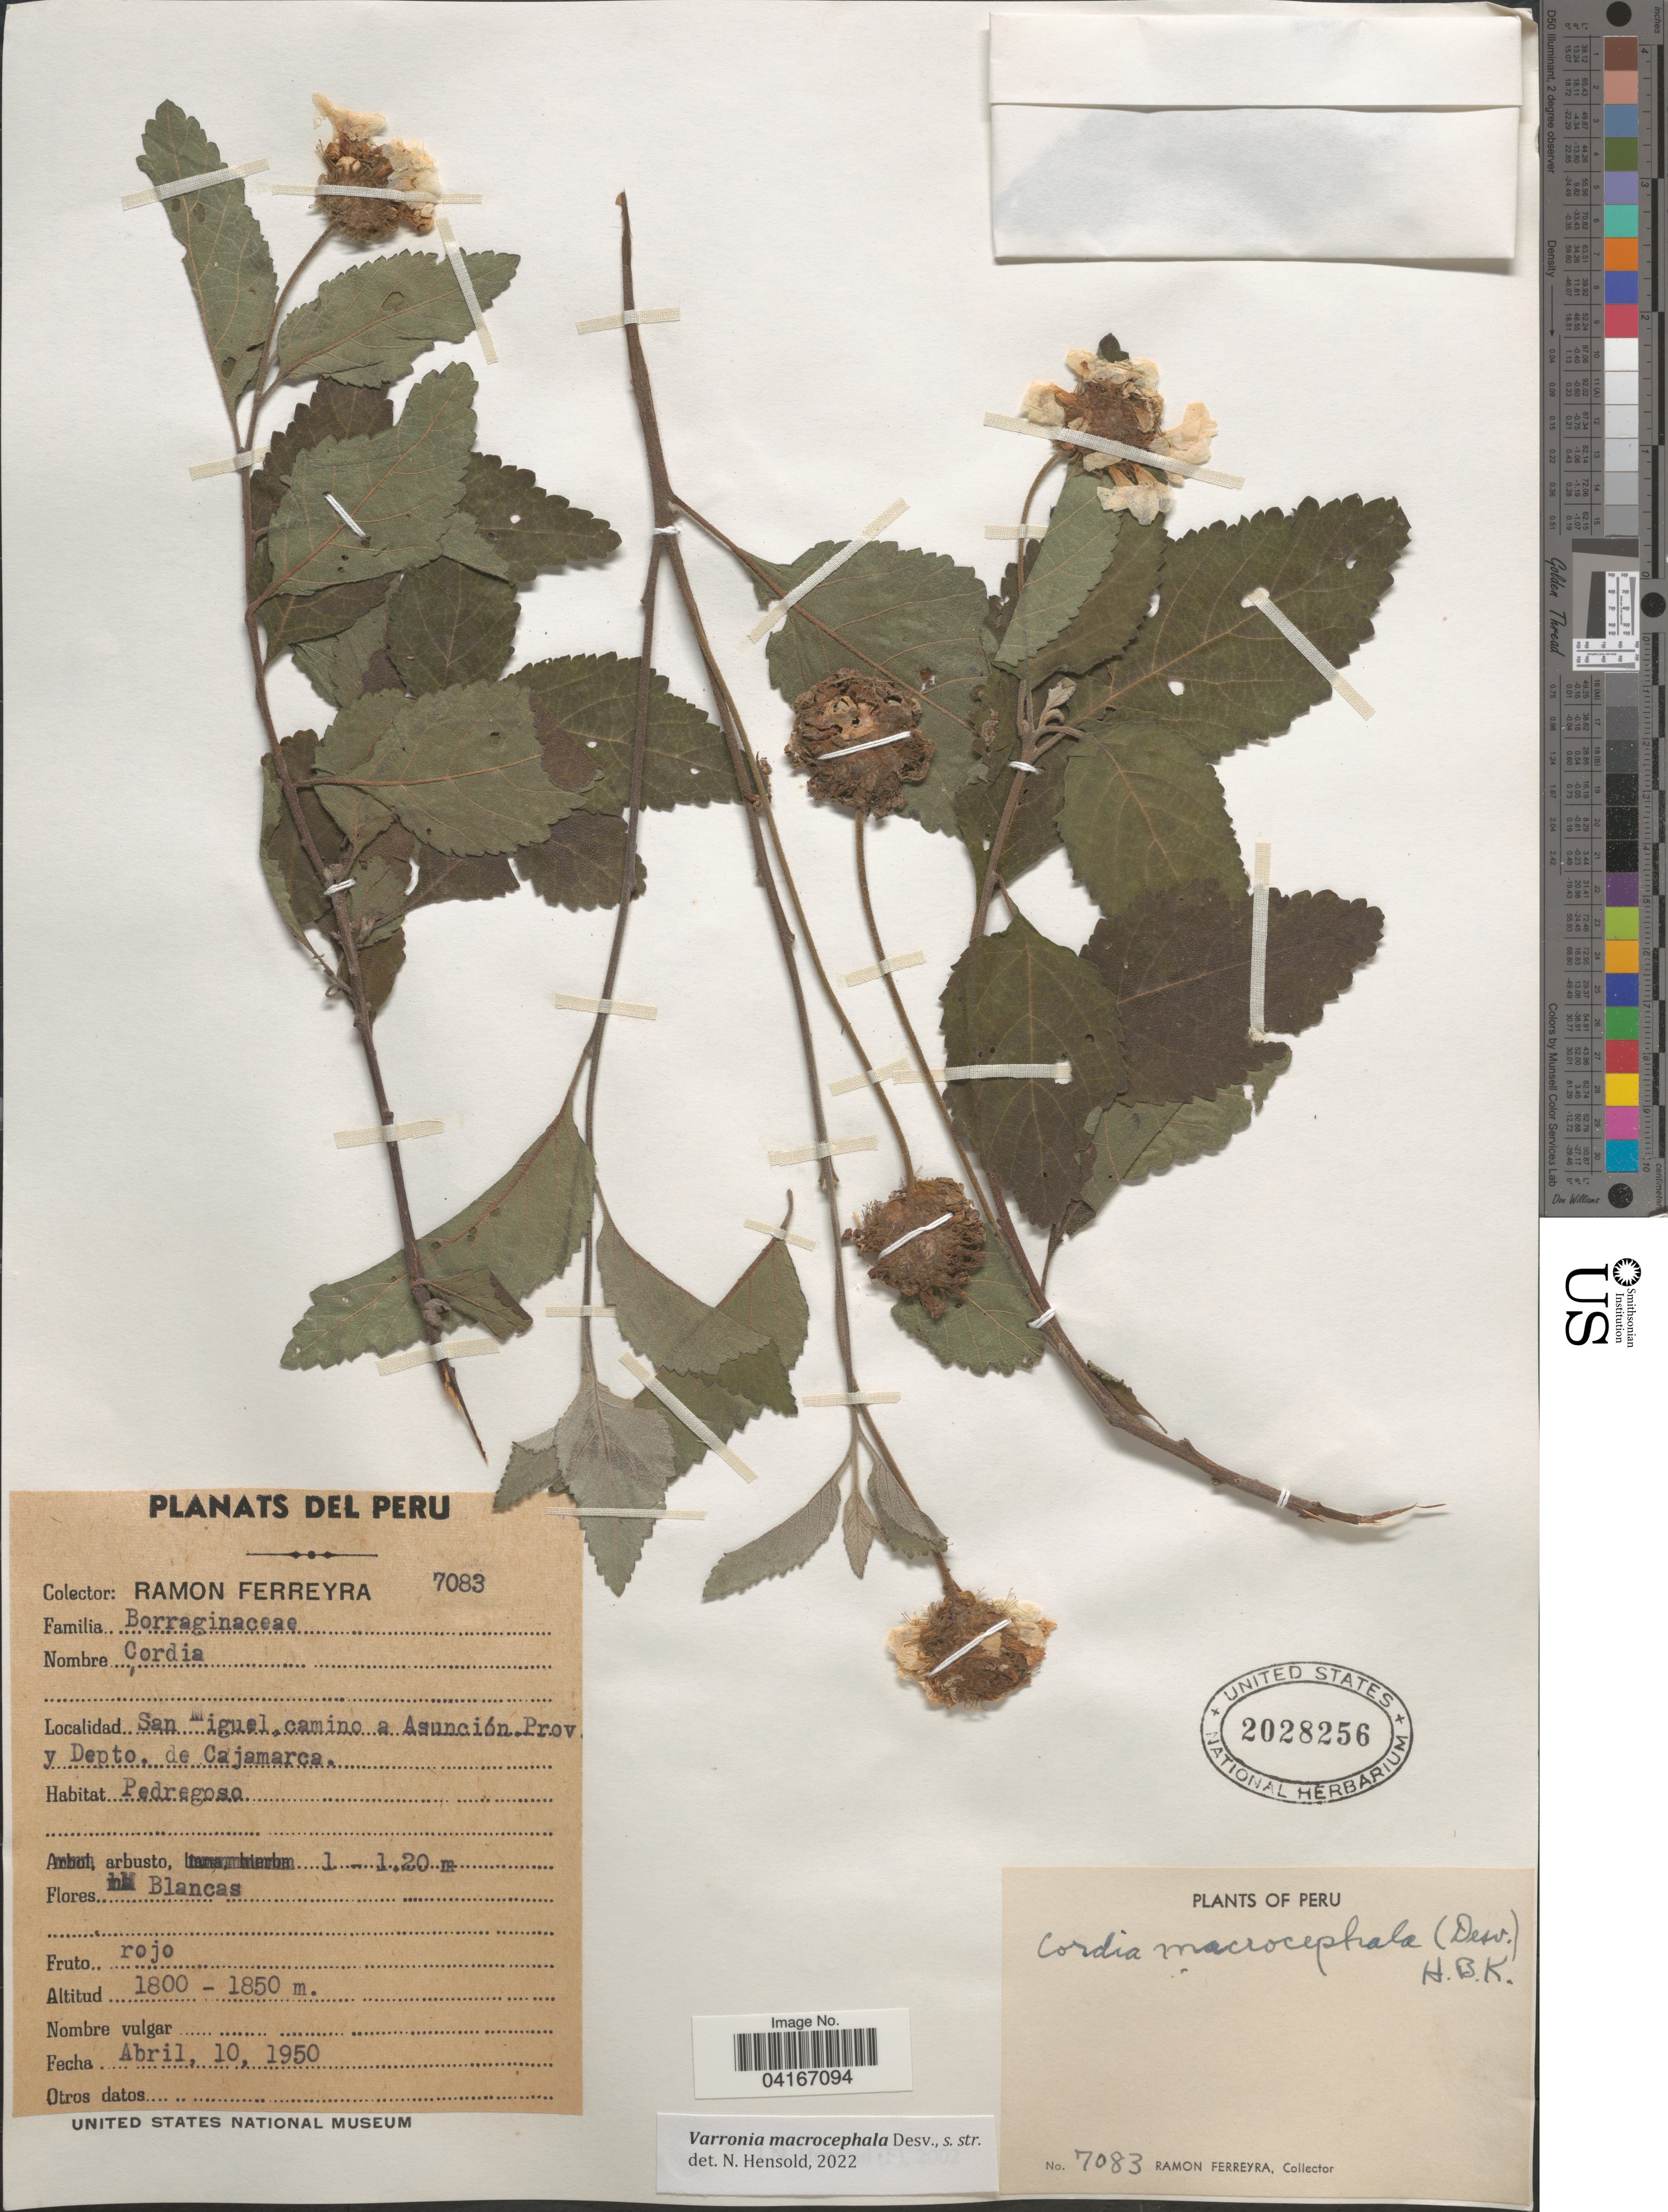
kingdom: Plantae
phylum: Tracheophyta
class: Magnoliopsida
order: Boraginales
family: Cordiaceae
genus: Varronia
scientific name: Varronia macrocephala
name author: Desv.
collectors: R. A. Ferreyra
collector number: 7083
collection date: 1950-04-10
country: Peru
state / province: Cajamarca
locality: San Miguel. camino a Asunción. Depto. de Cajamarca.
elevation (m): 1800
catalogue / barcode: US 2028256